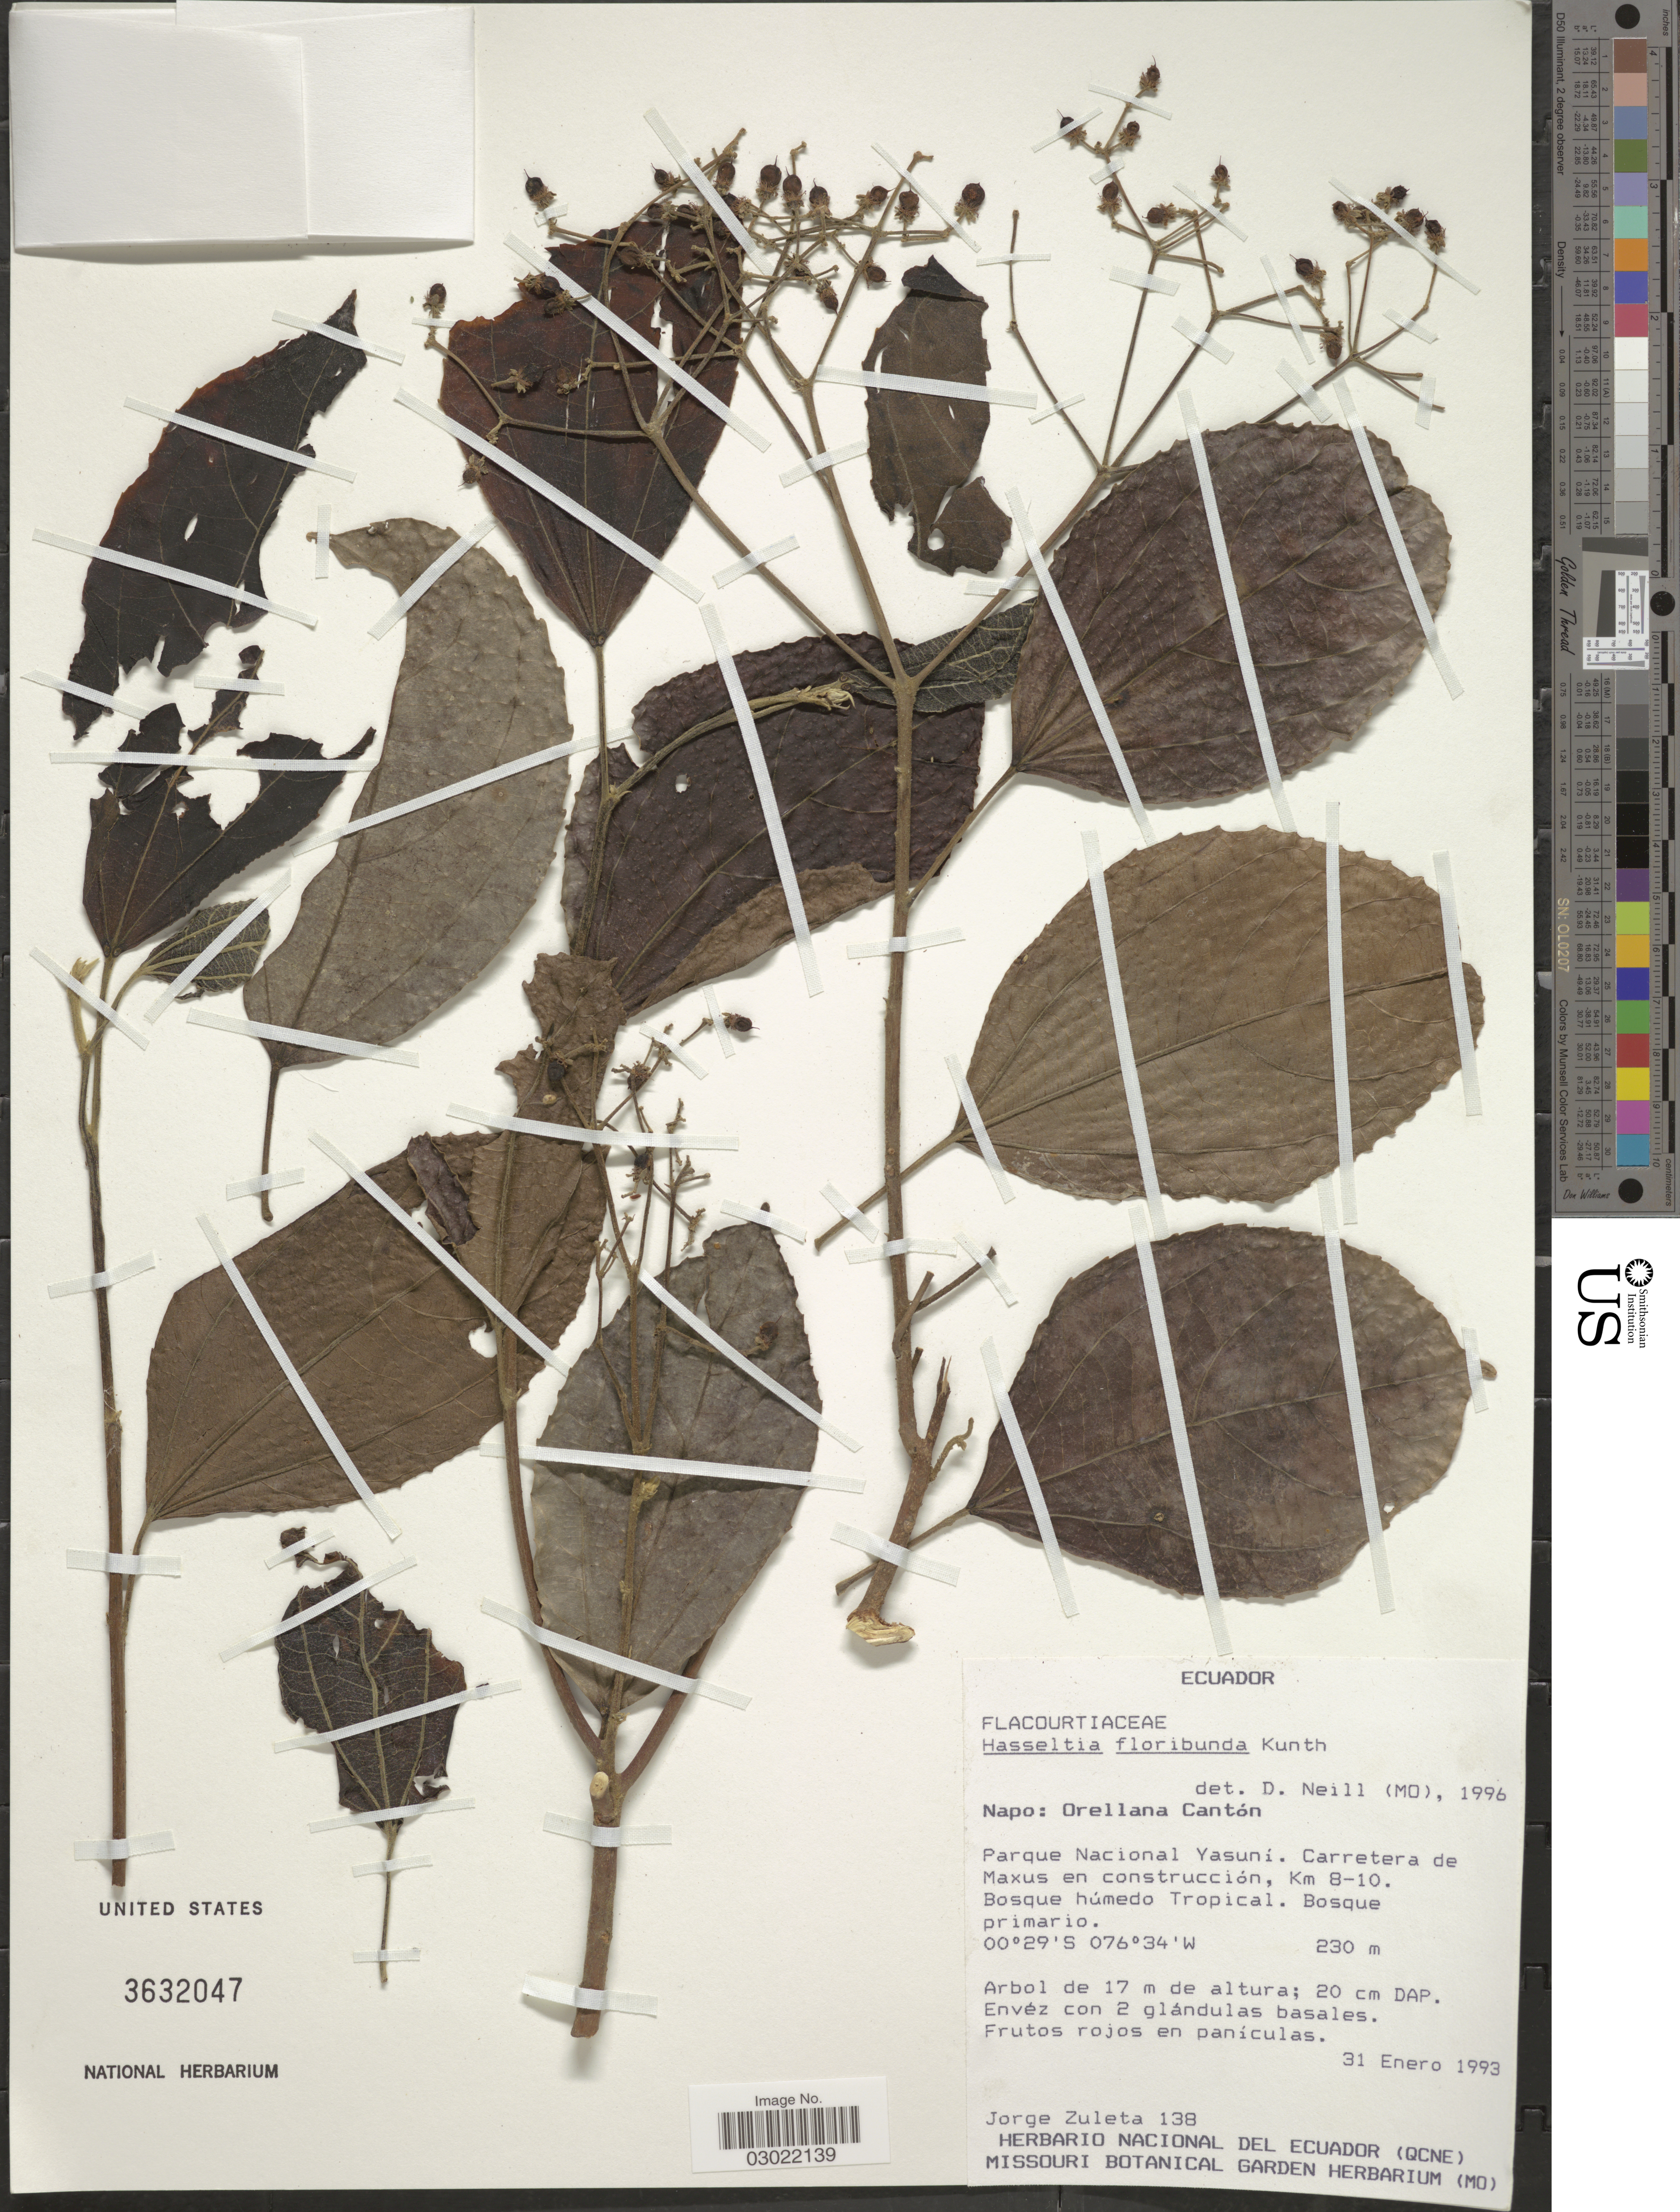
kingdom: Plantae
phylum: Tracheophyta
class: Magnoliopsida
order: Malpighiales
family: Salicaceae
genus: Hasseltia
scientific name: Hasseltia floribunda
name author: Kunth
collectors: J. Zuleta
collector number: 138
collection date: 1993-01-31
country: Ecuador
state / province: Napo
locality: Orellana Cantón. Parque Nacional Yasuní. Carretera de Maxus en construcción, Km 8-10.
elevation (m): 230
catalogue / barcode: US 3632047